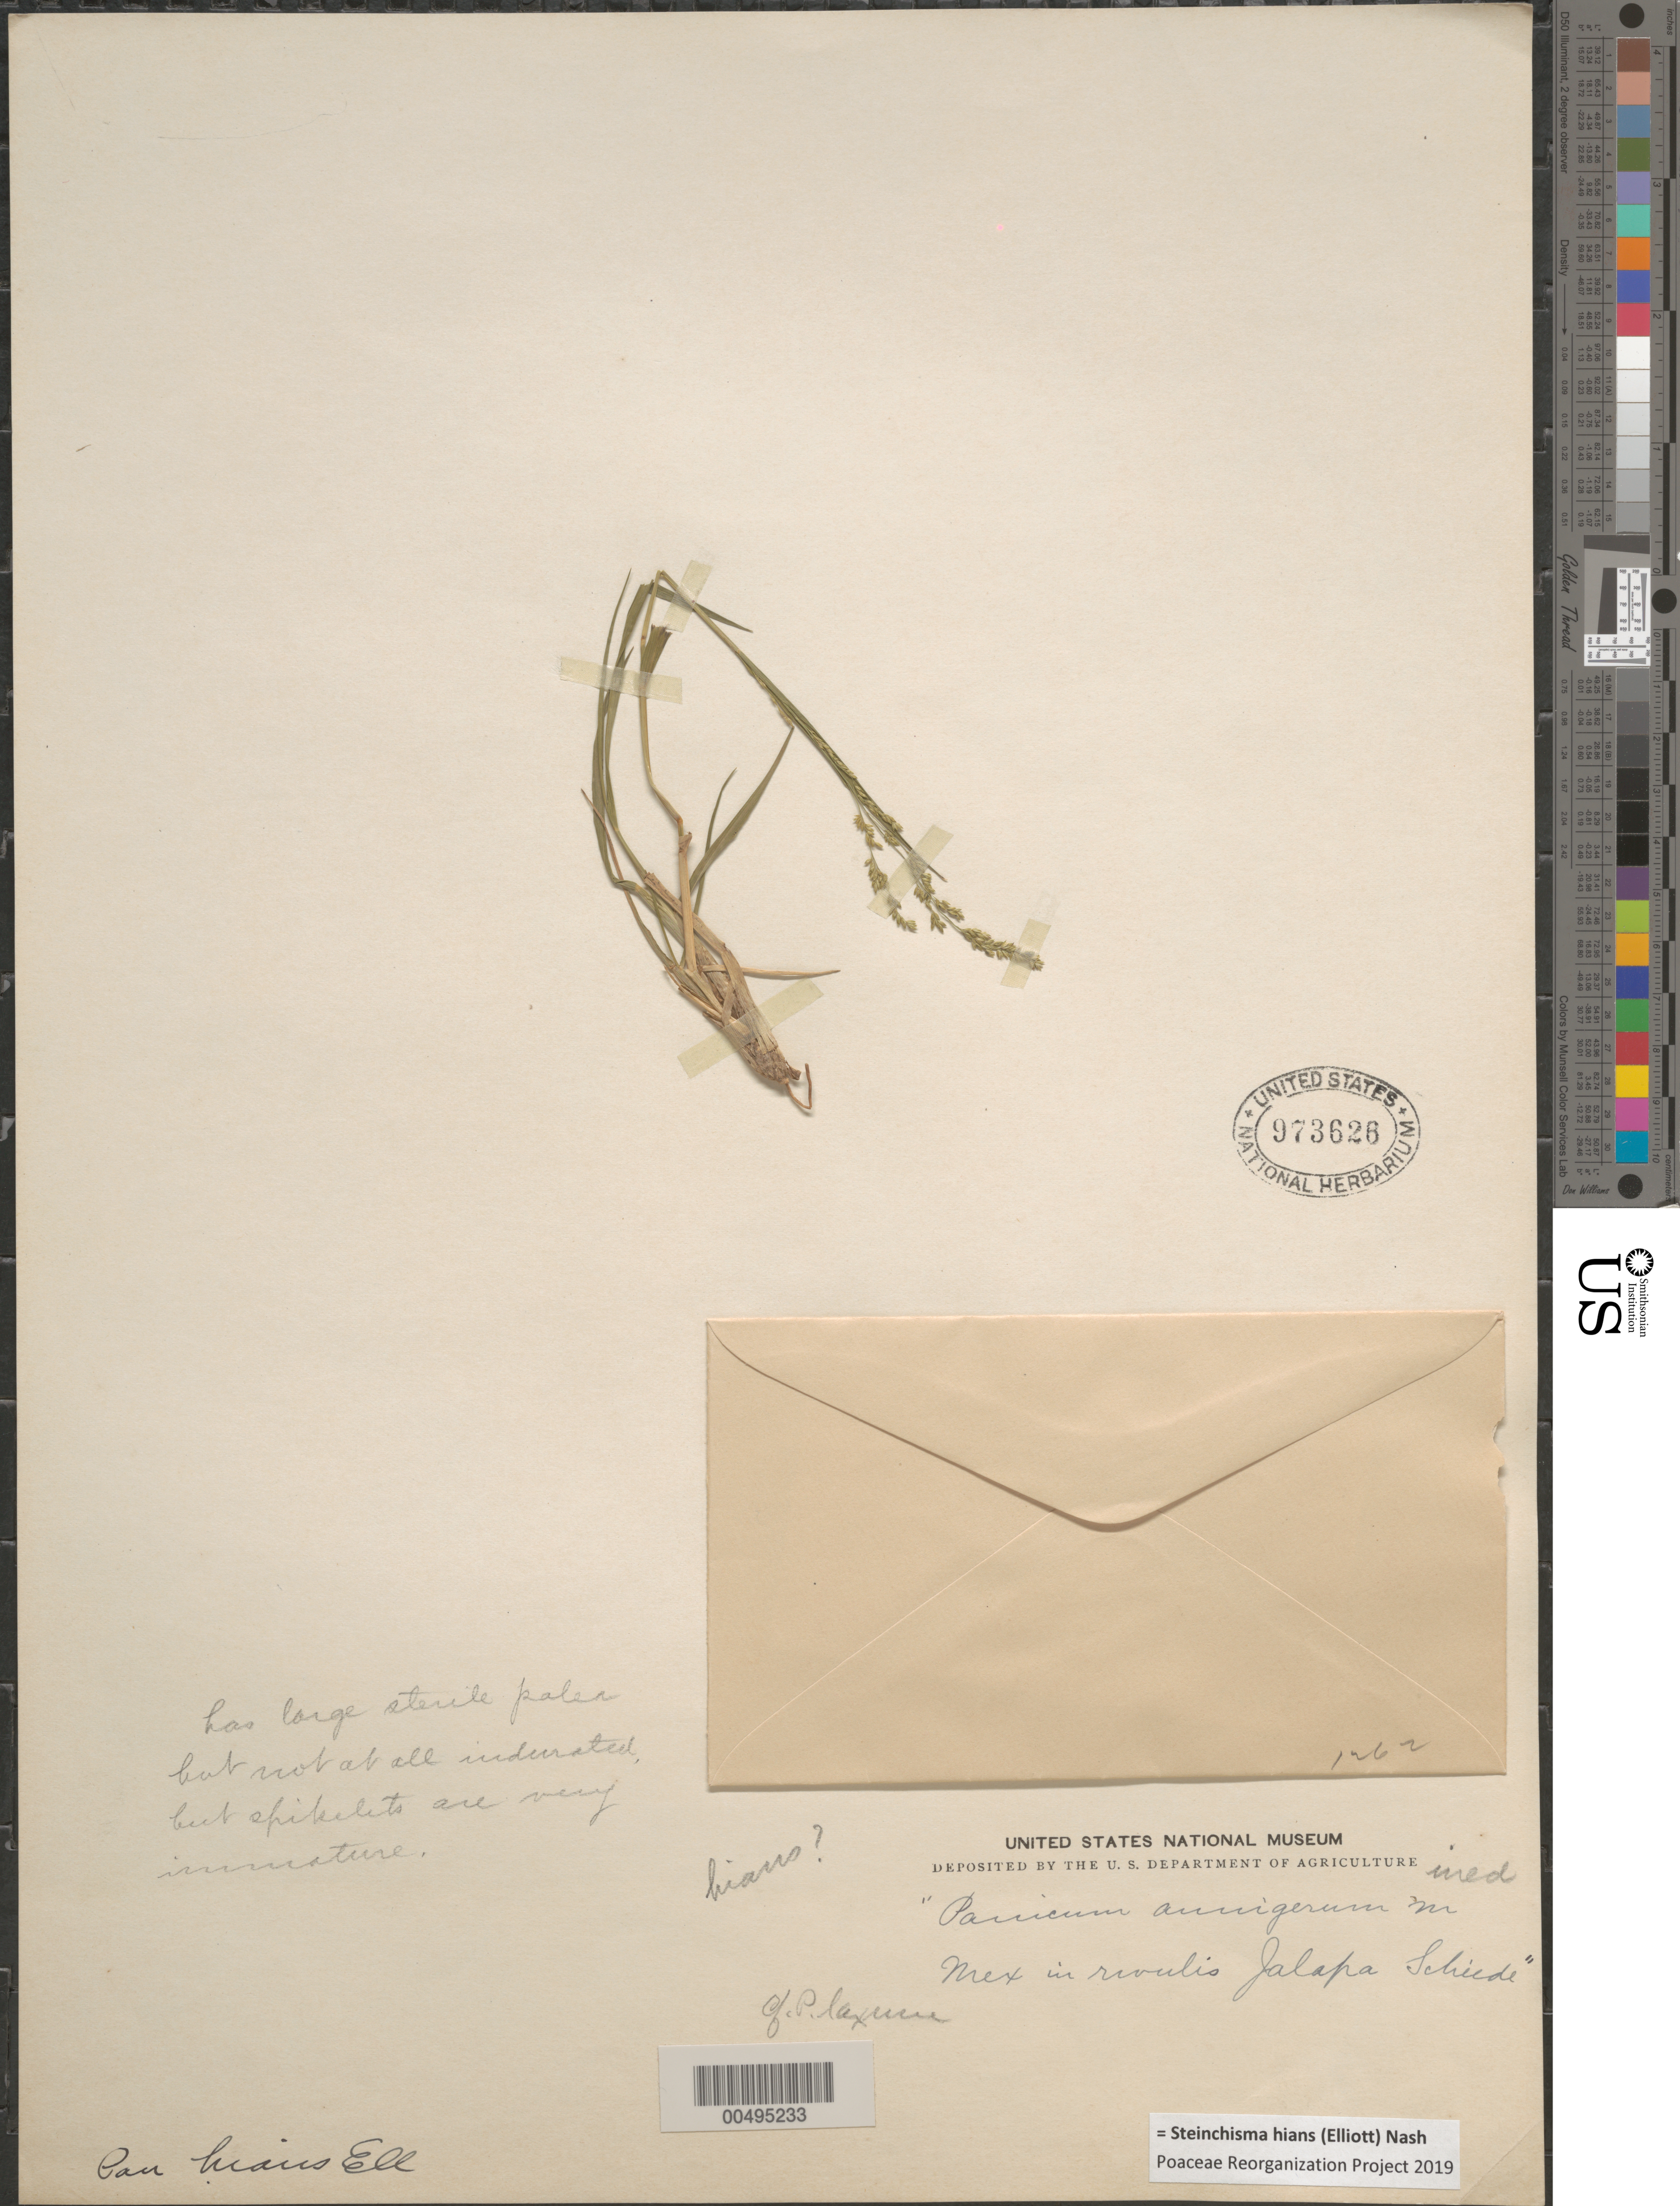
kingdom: Plantae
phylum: Tracheophyta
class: Liliopsida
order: Poales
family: Poaceae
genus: Panicum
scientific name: Panicum hians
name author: Elliott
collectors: C. J. W. Schiede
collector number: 1262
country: Mexico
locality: Mex in rivulis Jalapa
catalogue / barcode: US 973626